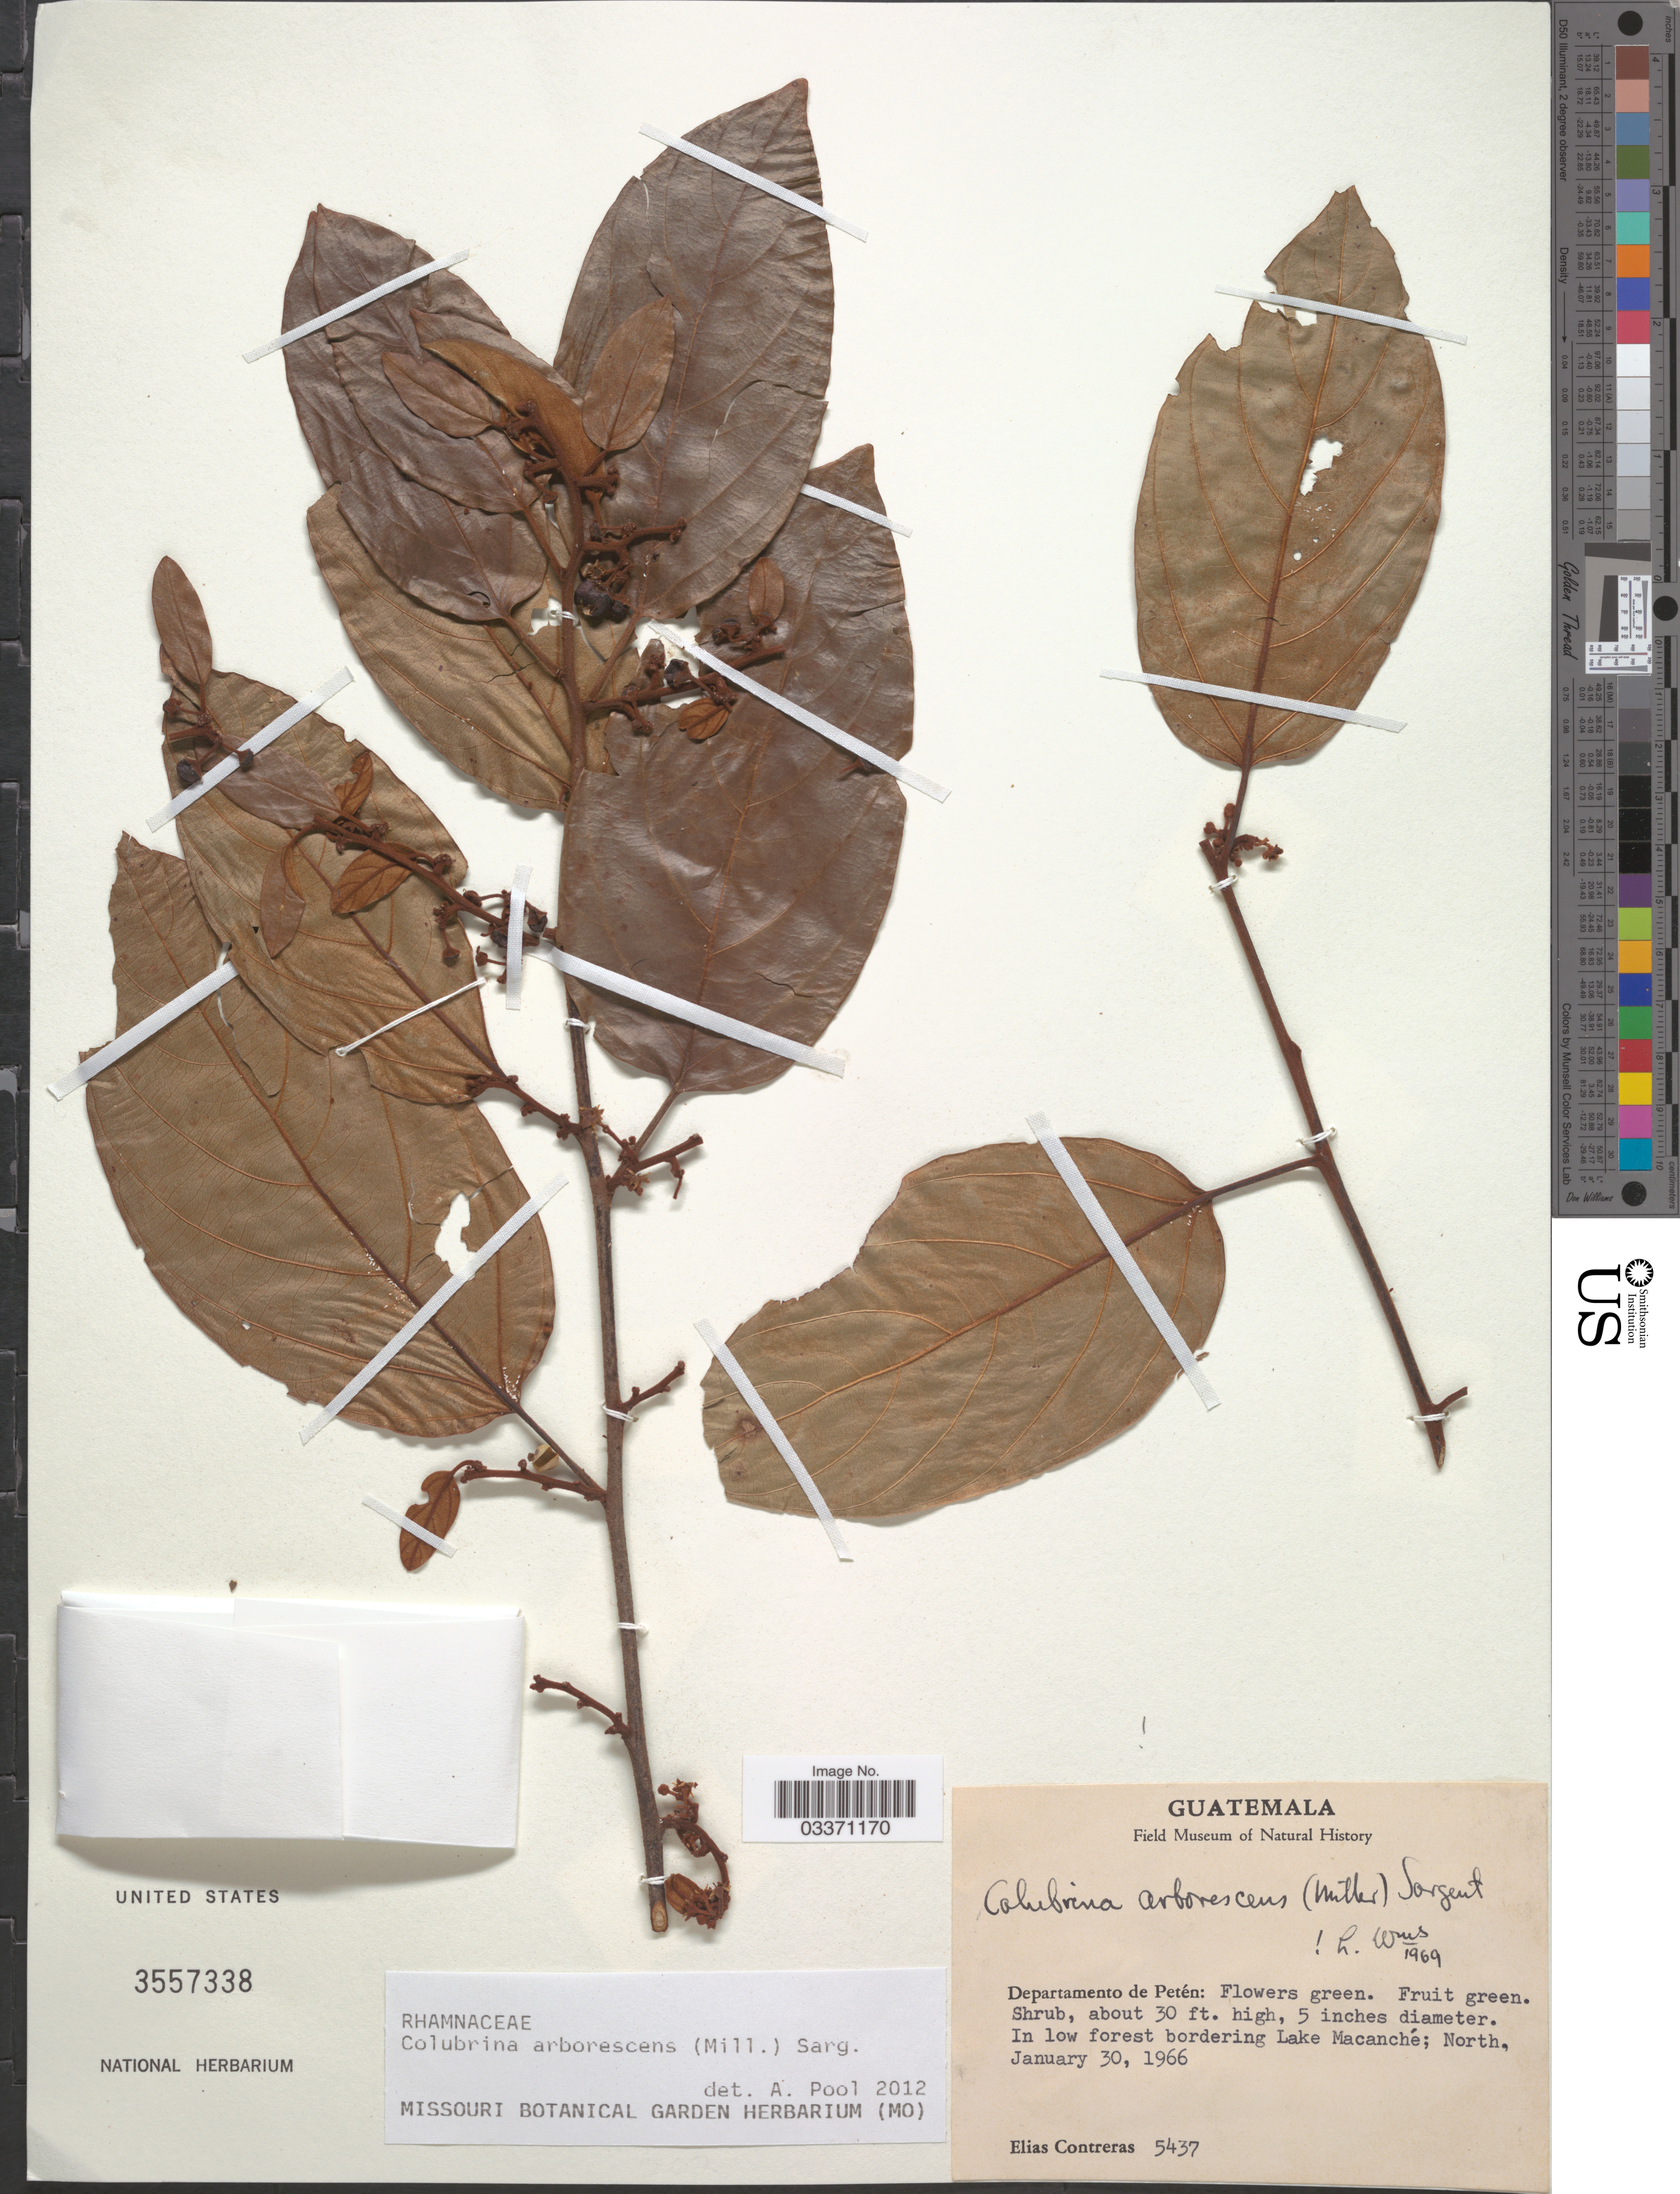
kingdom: Plantae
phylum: Tracheophyta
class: Magnoliopsida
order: Rosales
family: Rhamnaceae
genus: Colubrina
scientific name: Colubrina arborescens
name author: (Mill.) Sarg.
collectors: E. Contreras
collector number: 5437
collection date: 1966-01-30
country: Guatemala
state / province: El Petén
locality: Departamento de Petén: In low forest bordering Lake Macanché; North.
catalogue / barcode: US 3557338